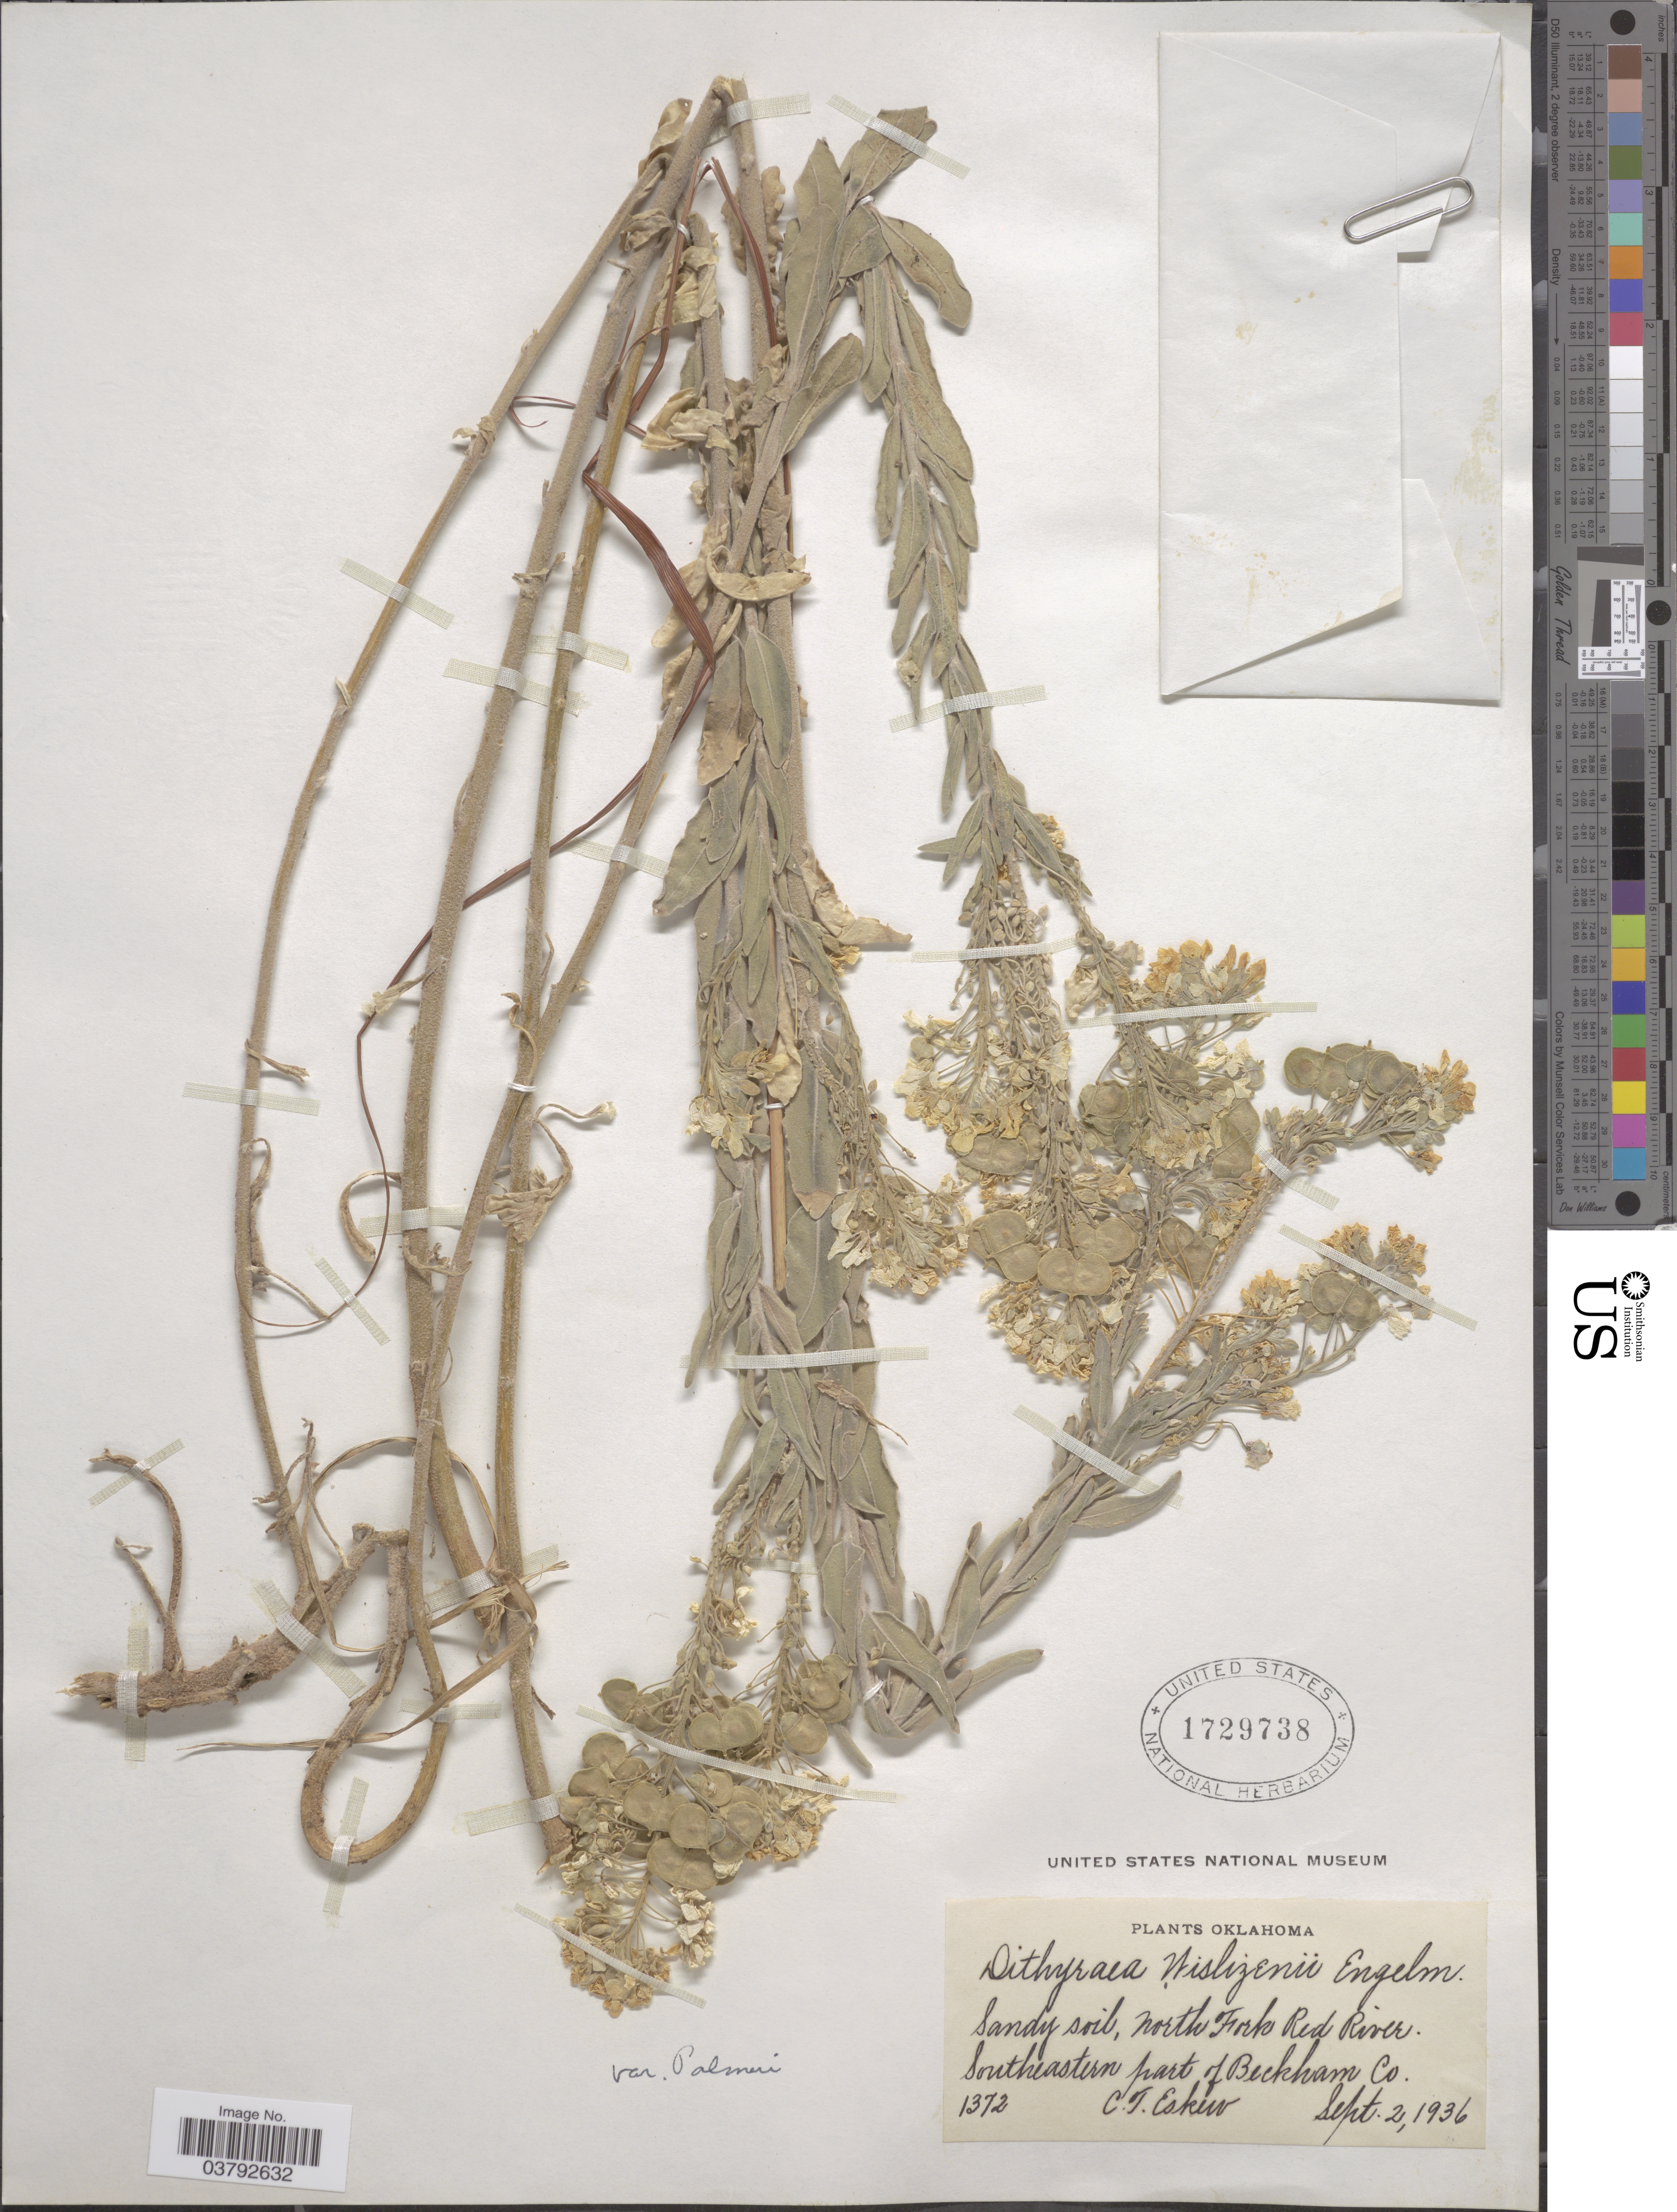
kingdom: Plantae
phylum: Tracheophyta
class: Magnoliopsida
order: Brassicales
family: Brassicaceae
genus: Dithyrea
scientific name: Dithyrea wislizeni var. palmeri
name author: Payson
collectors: C. Eskew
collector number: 1372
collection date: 1936-09-02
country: United States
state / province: Oklahoma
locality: North Fork Red River. Southeastern part of Beckham Co.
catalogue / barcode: US 1729738